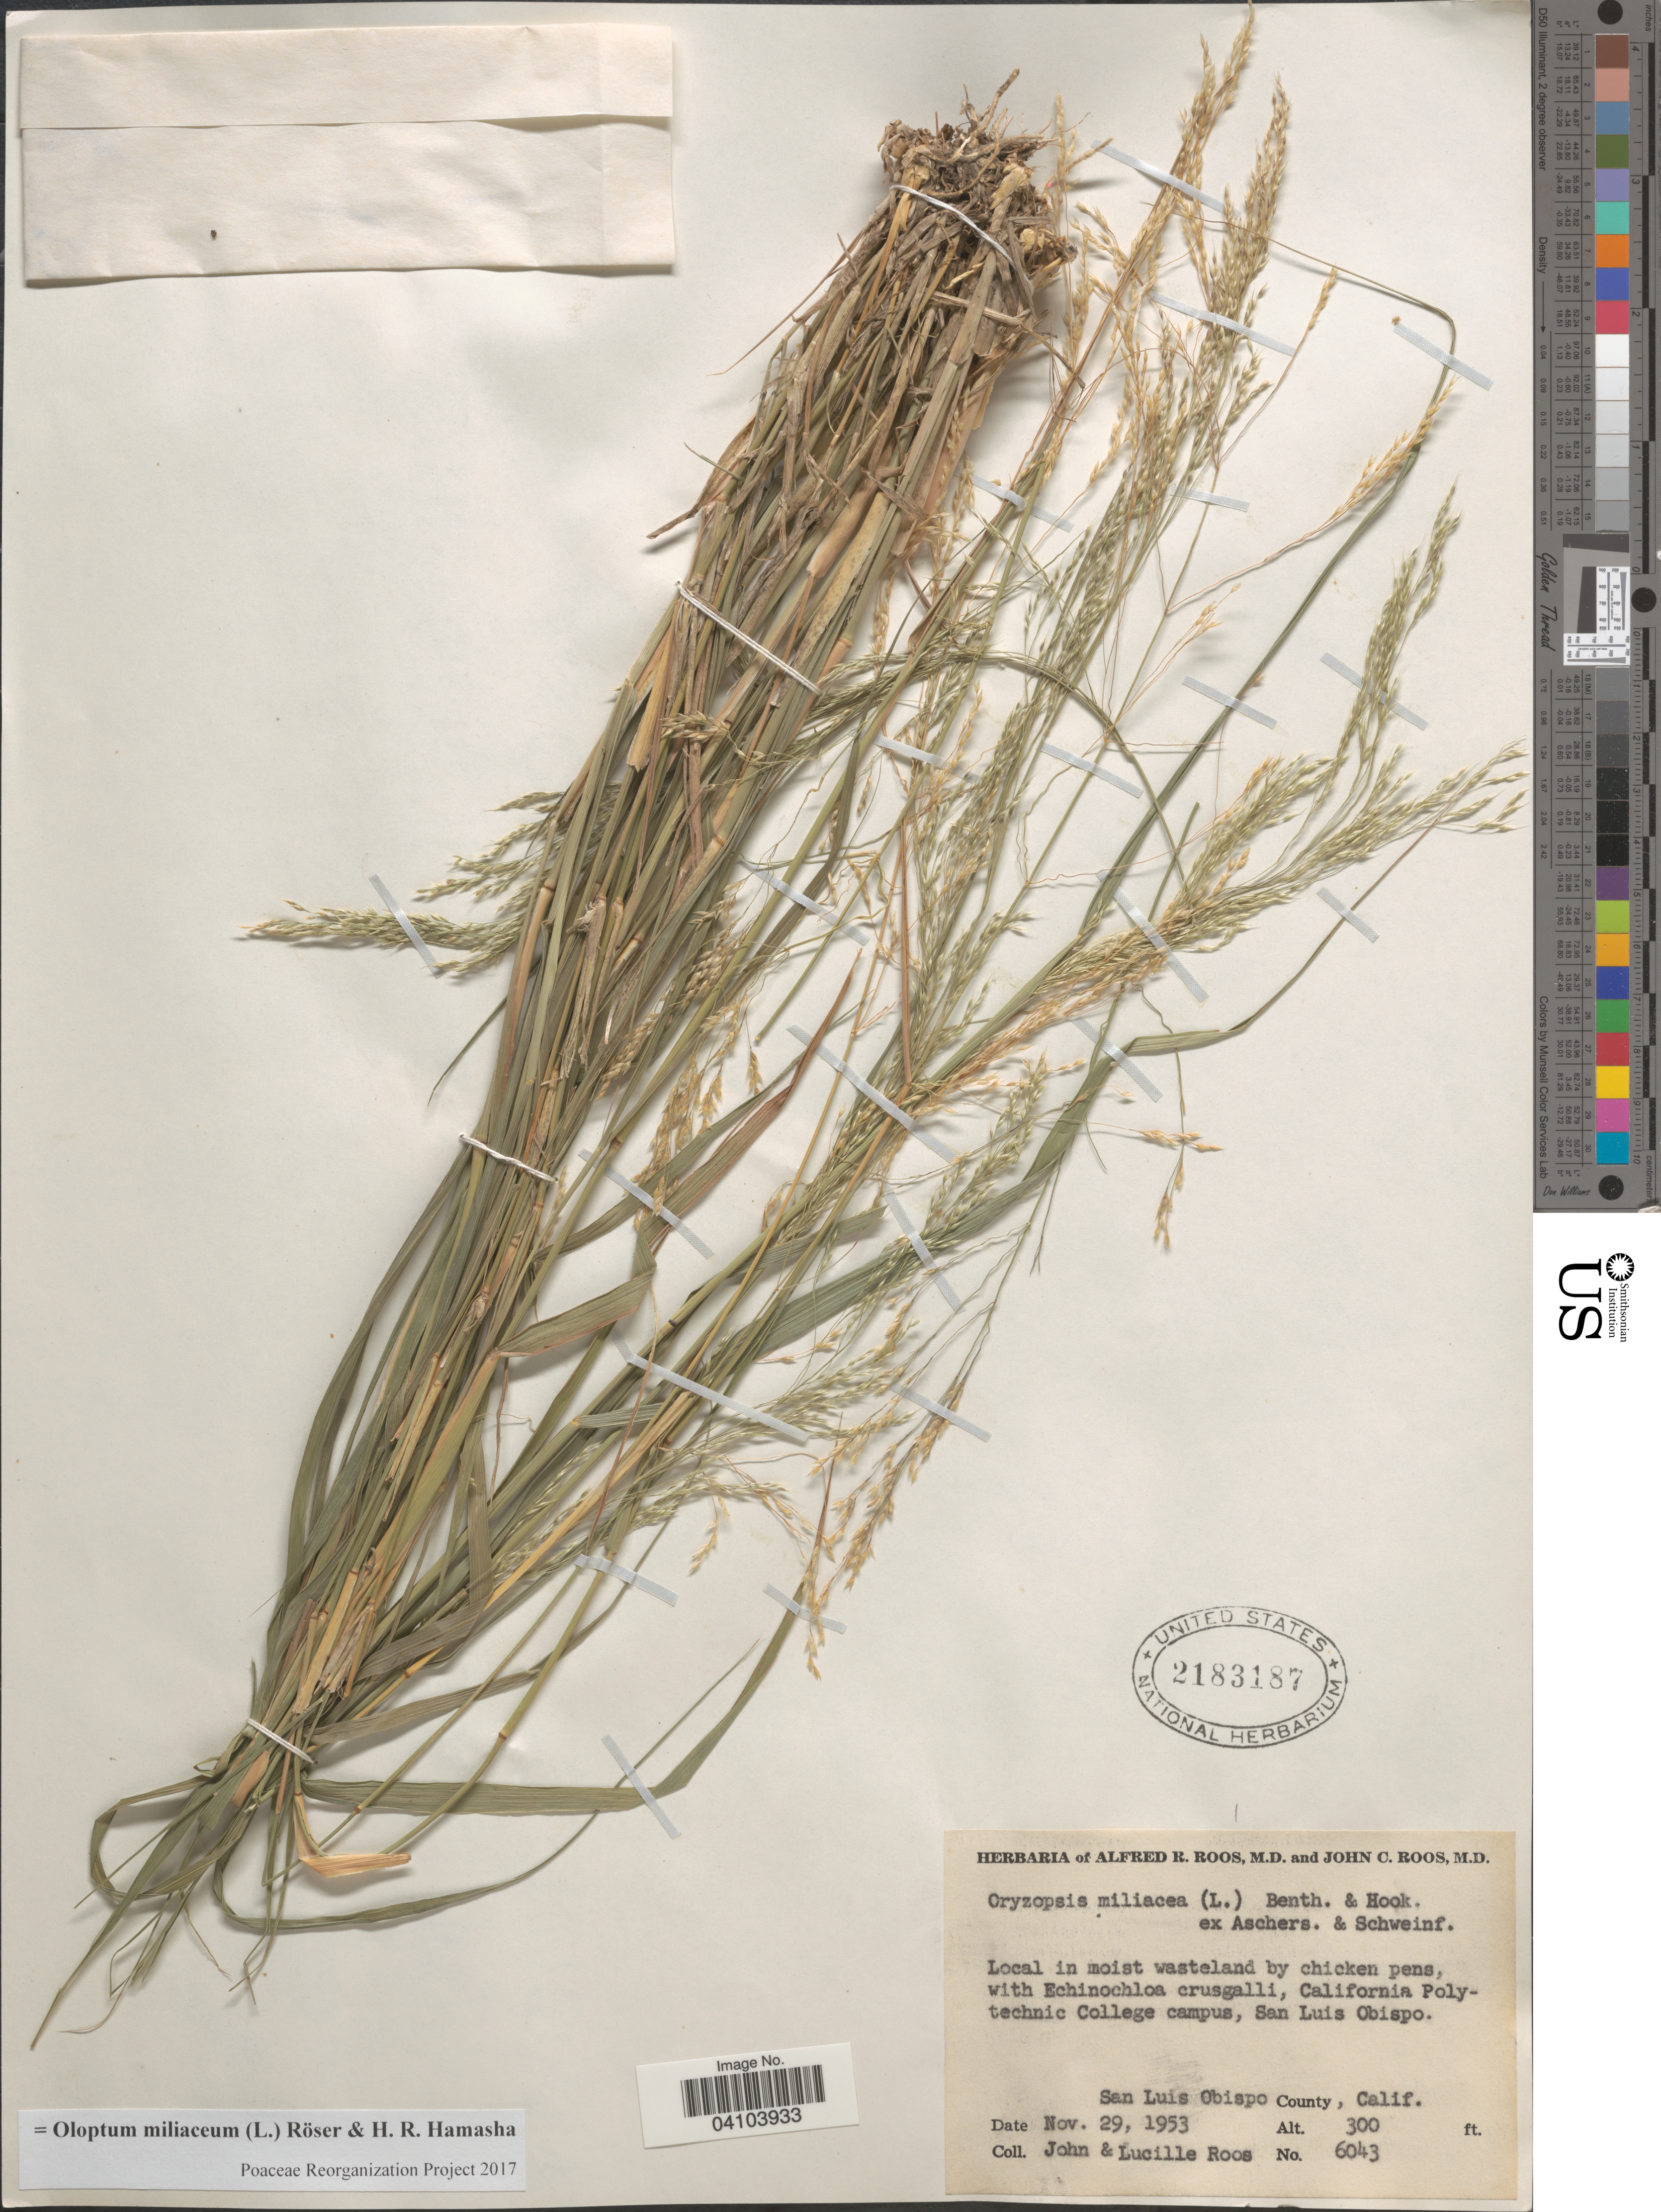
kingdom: Plantae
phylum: Tracheophyta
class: Liliopsida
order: Poales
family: Poaceae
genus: Oloptum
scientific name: Oloptum miliaceum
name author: Röser & H. R. Hamasha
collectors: J. C. Roos & L. Roos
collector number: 6043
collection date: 1953-11-29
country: United States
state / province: California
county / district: San Luis Obispo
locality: California Polytechnic College campus, San Luis Obispo. San Luis Obispo County.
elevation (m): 91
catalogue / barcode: US 2183187